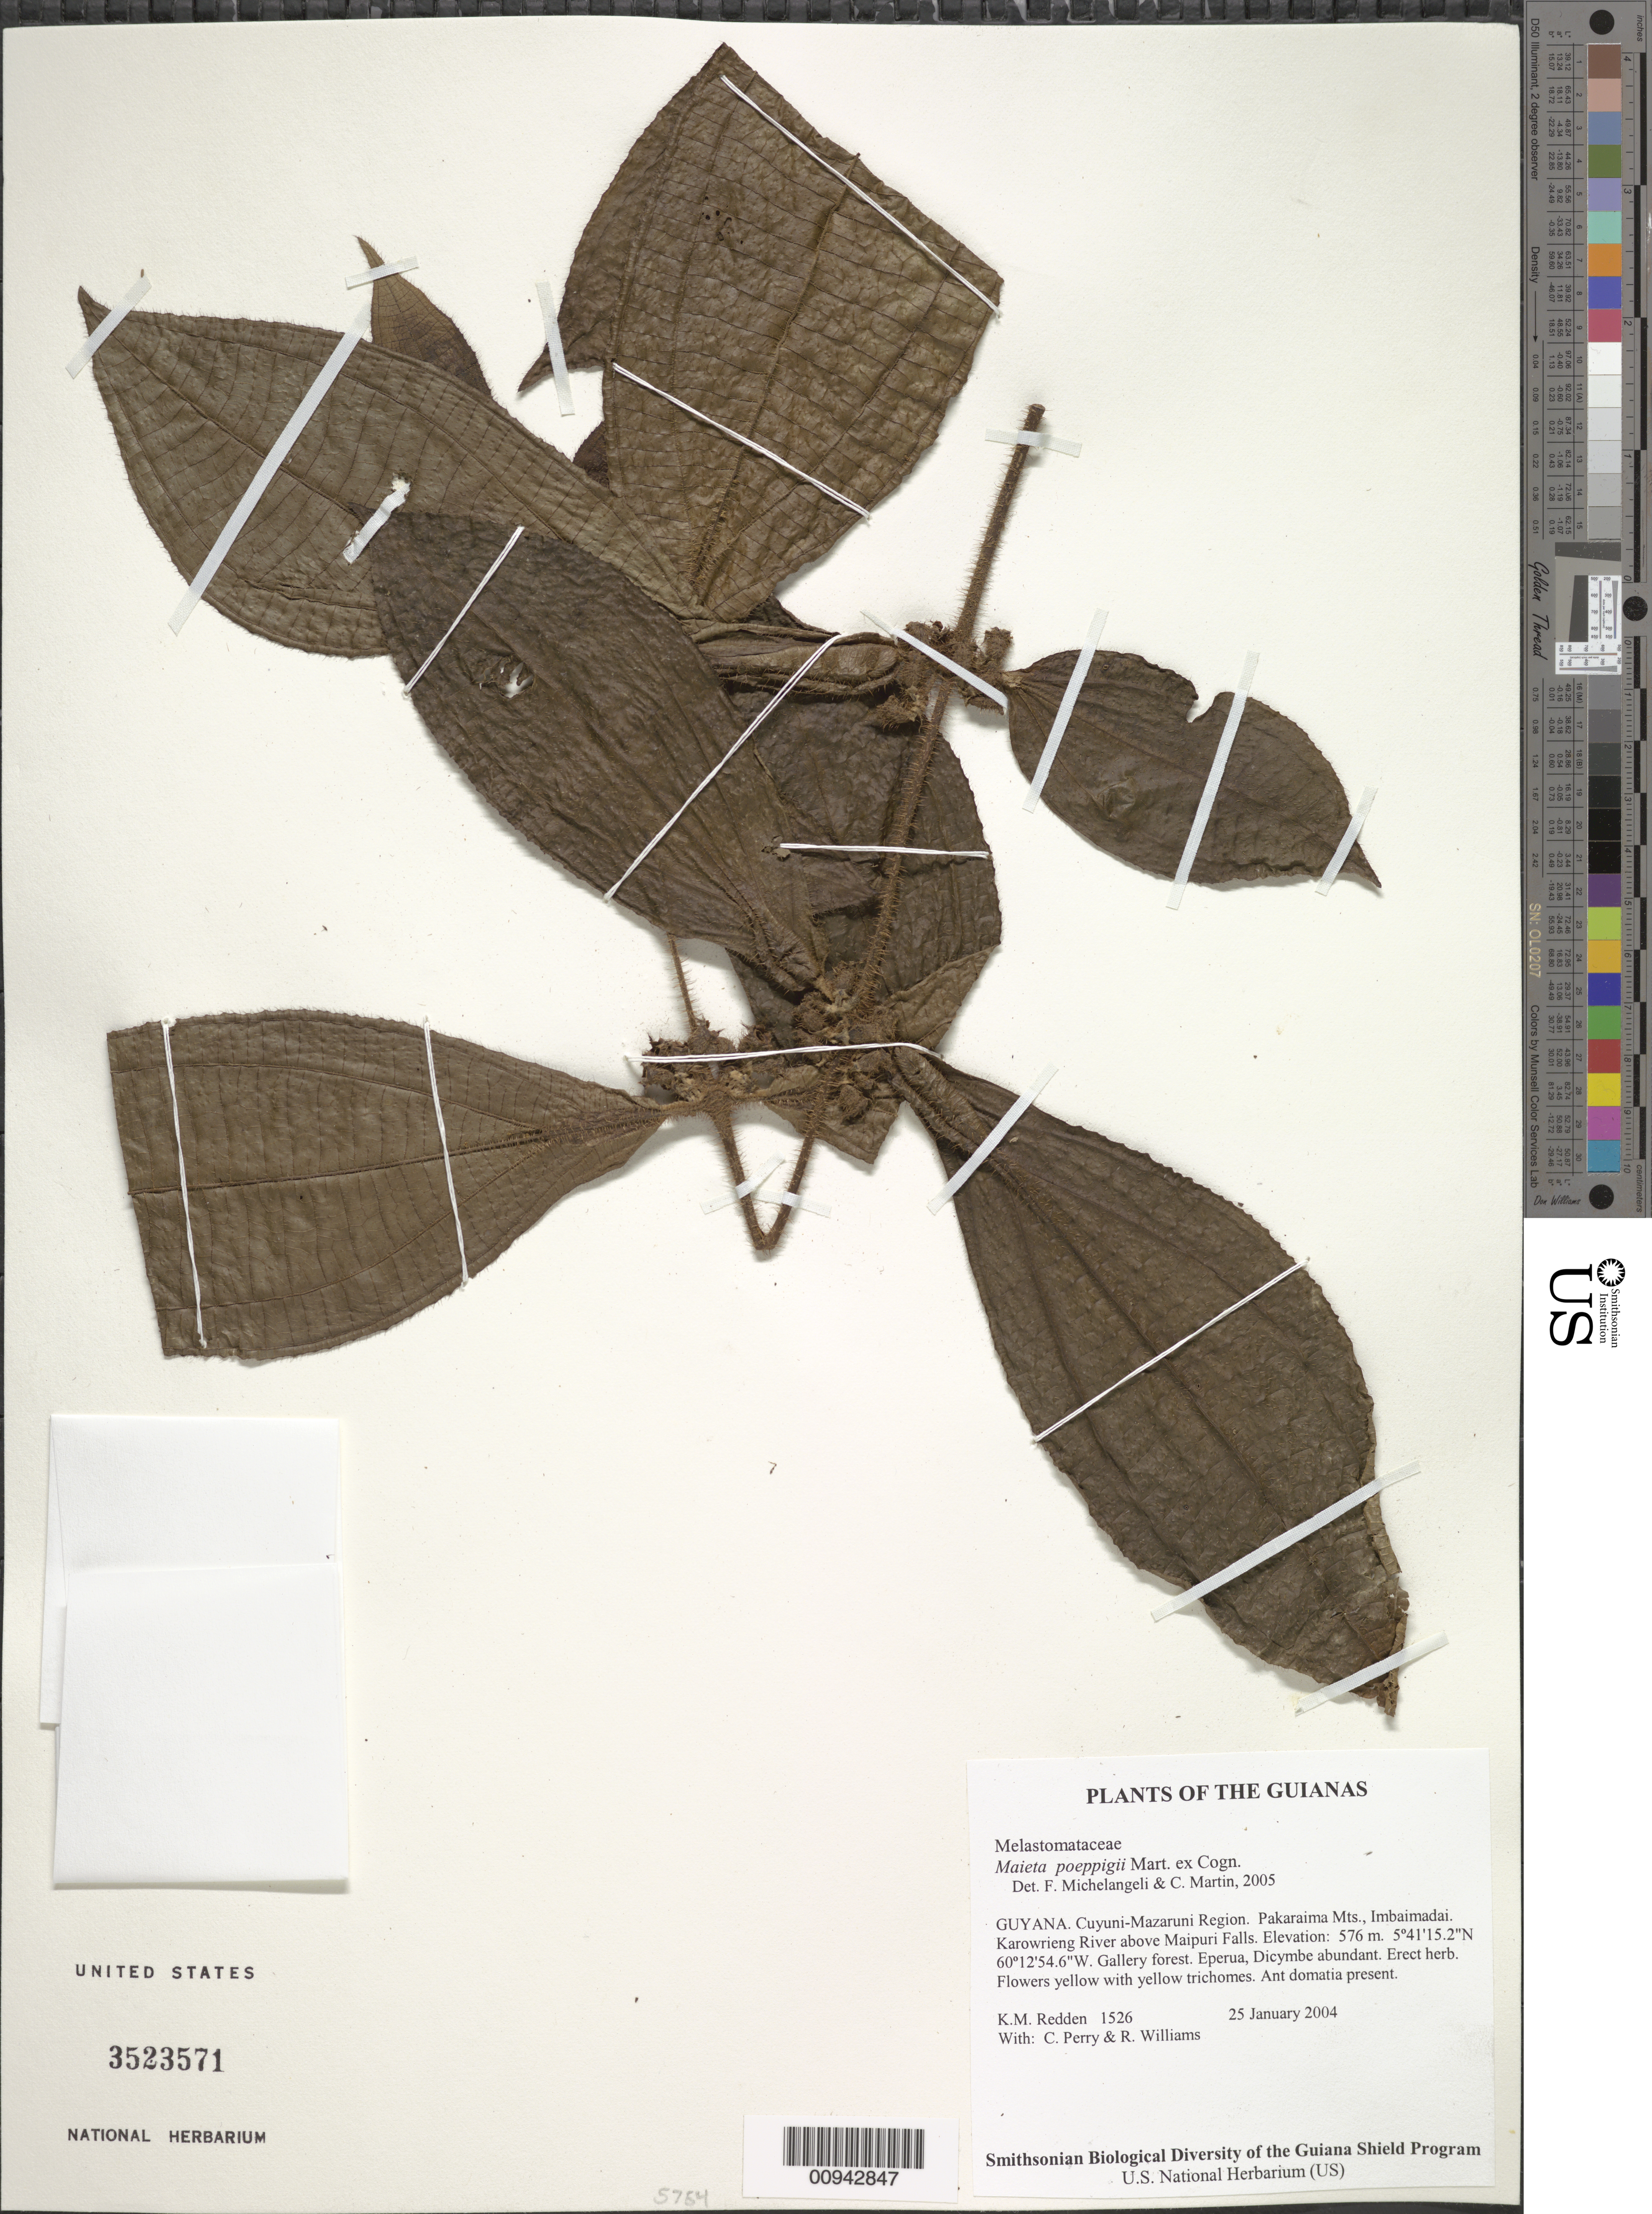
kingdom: Plantae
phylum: Tracheophyta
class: Magnoliopsida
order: Myrtales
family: Melastomataceae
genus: Maieta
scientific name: Maieta poeppigii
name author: Mart. ex Cogn.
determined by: Michelangeli, F. A.; Martin, C.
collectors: K. M. Redden, C. Perry & R. Williams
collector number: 1526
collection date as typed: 25 January 2004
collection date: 2004-01-25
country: Guyana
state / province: Cuyuni-Mazaruni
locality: Pakaraima Mts., Imbaimadai. Karowrieng River above Maipuri Falls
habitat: Gallery forest. Eperua, Dicymbe abundant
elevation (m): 576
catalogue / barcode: US 3523571